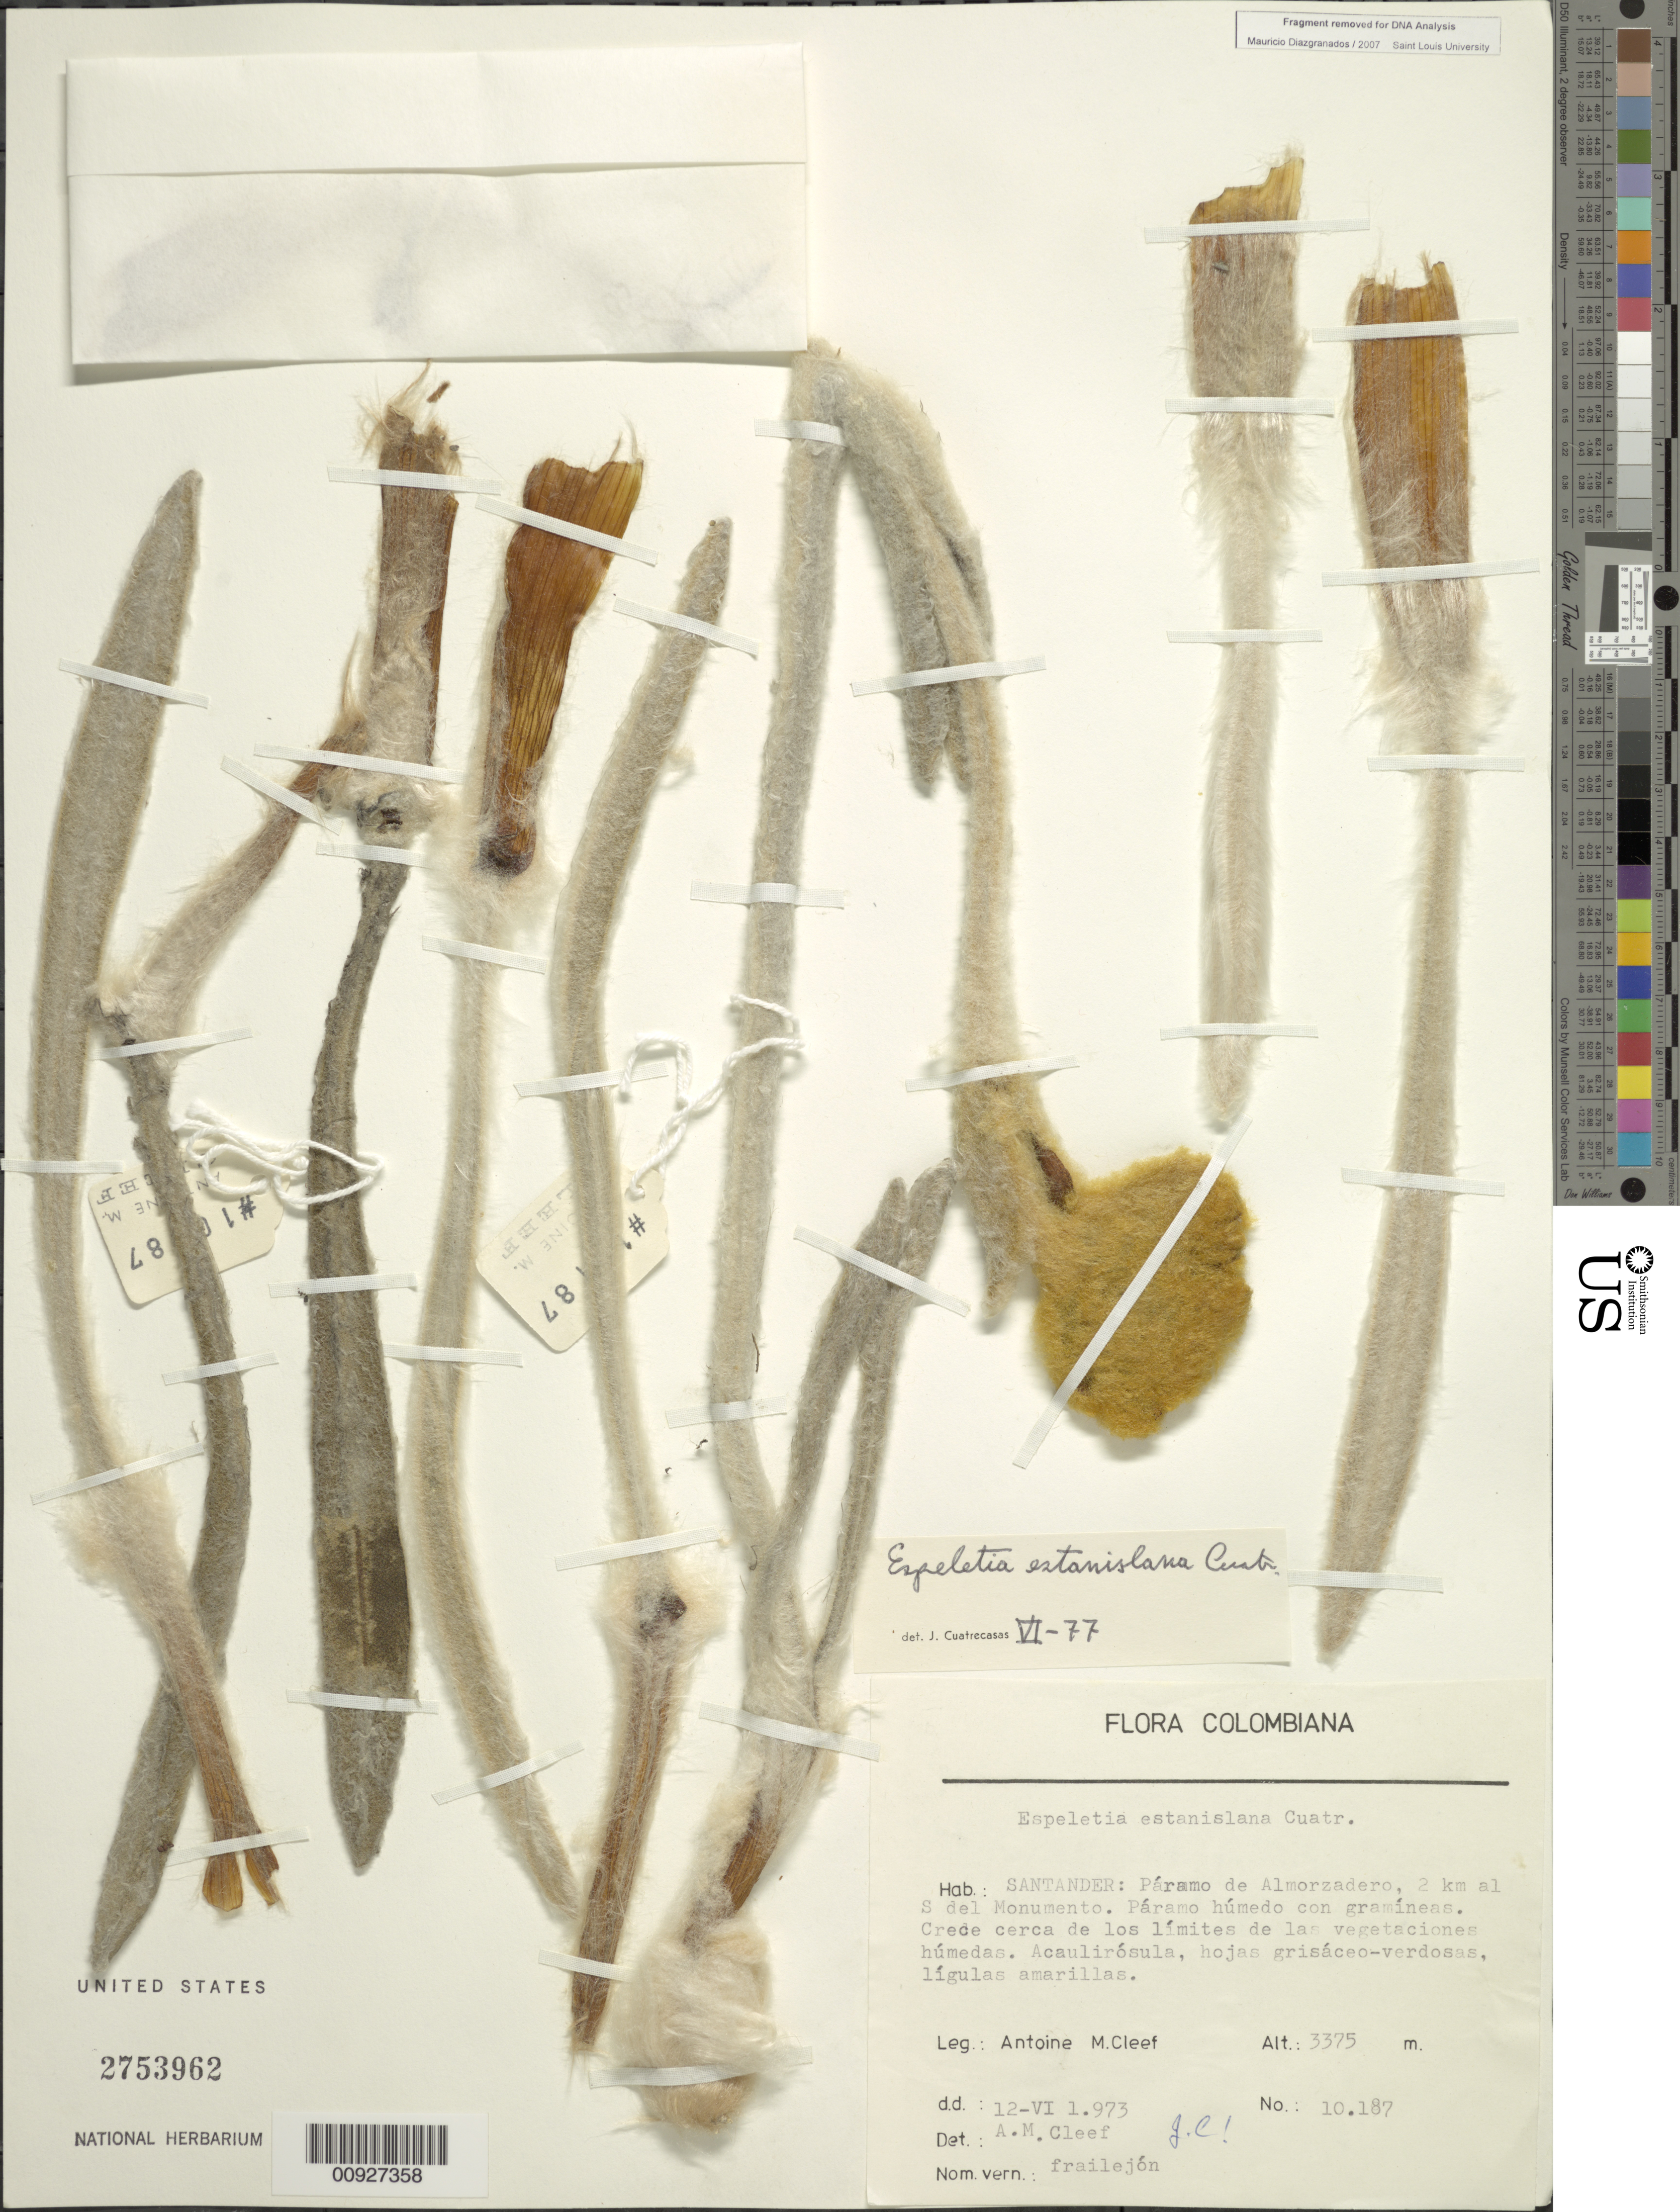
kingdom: Plantae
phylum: Tracheophyta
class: Magnoliopsida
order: Asterales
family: Asteraceae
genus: Espeletia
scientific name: Espeletia estanislana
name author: Cuatrec.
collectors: A. M. Cleef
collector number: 10187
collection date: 1973-06-12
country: Colombia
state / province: Santander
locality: P. del Almorzadero. P. del Almorzadero, 2 km al S del Monumento.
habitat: Páramo húmedo con gramíneas. Crece cerca de los límetes de las vegetaciones húmedas.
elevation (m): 3375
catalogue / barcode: US 2753962